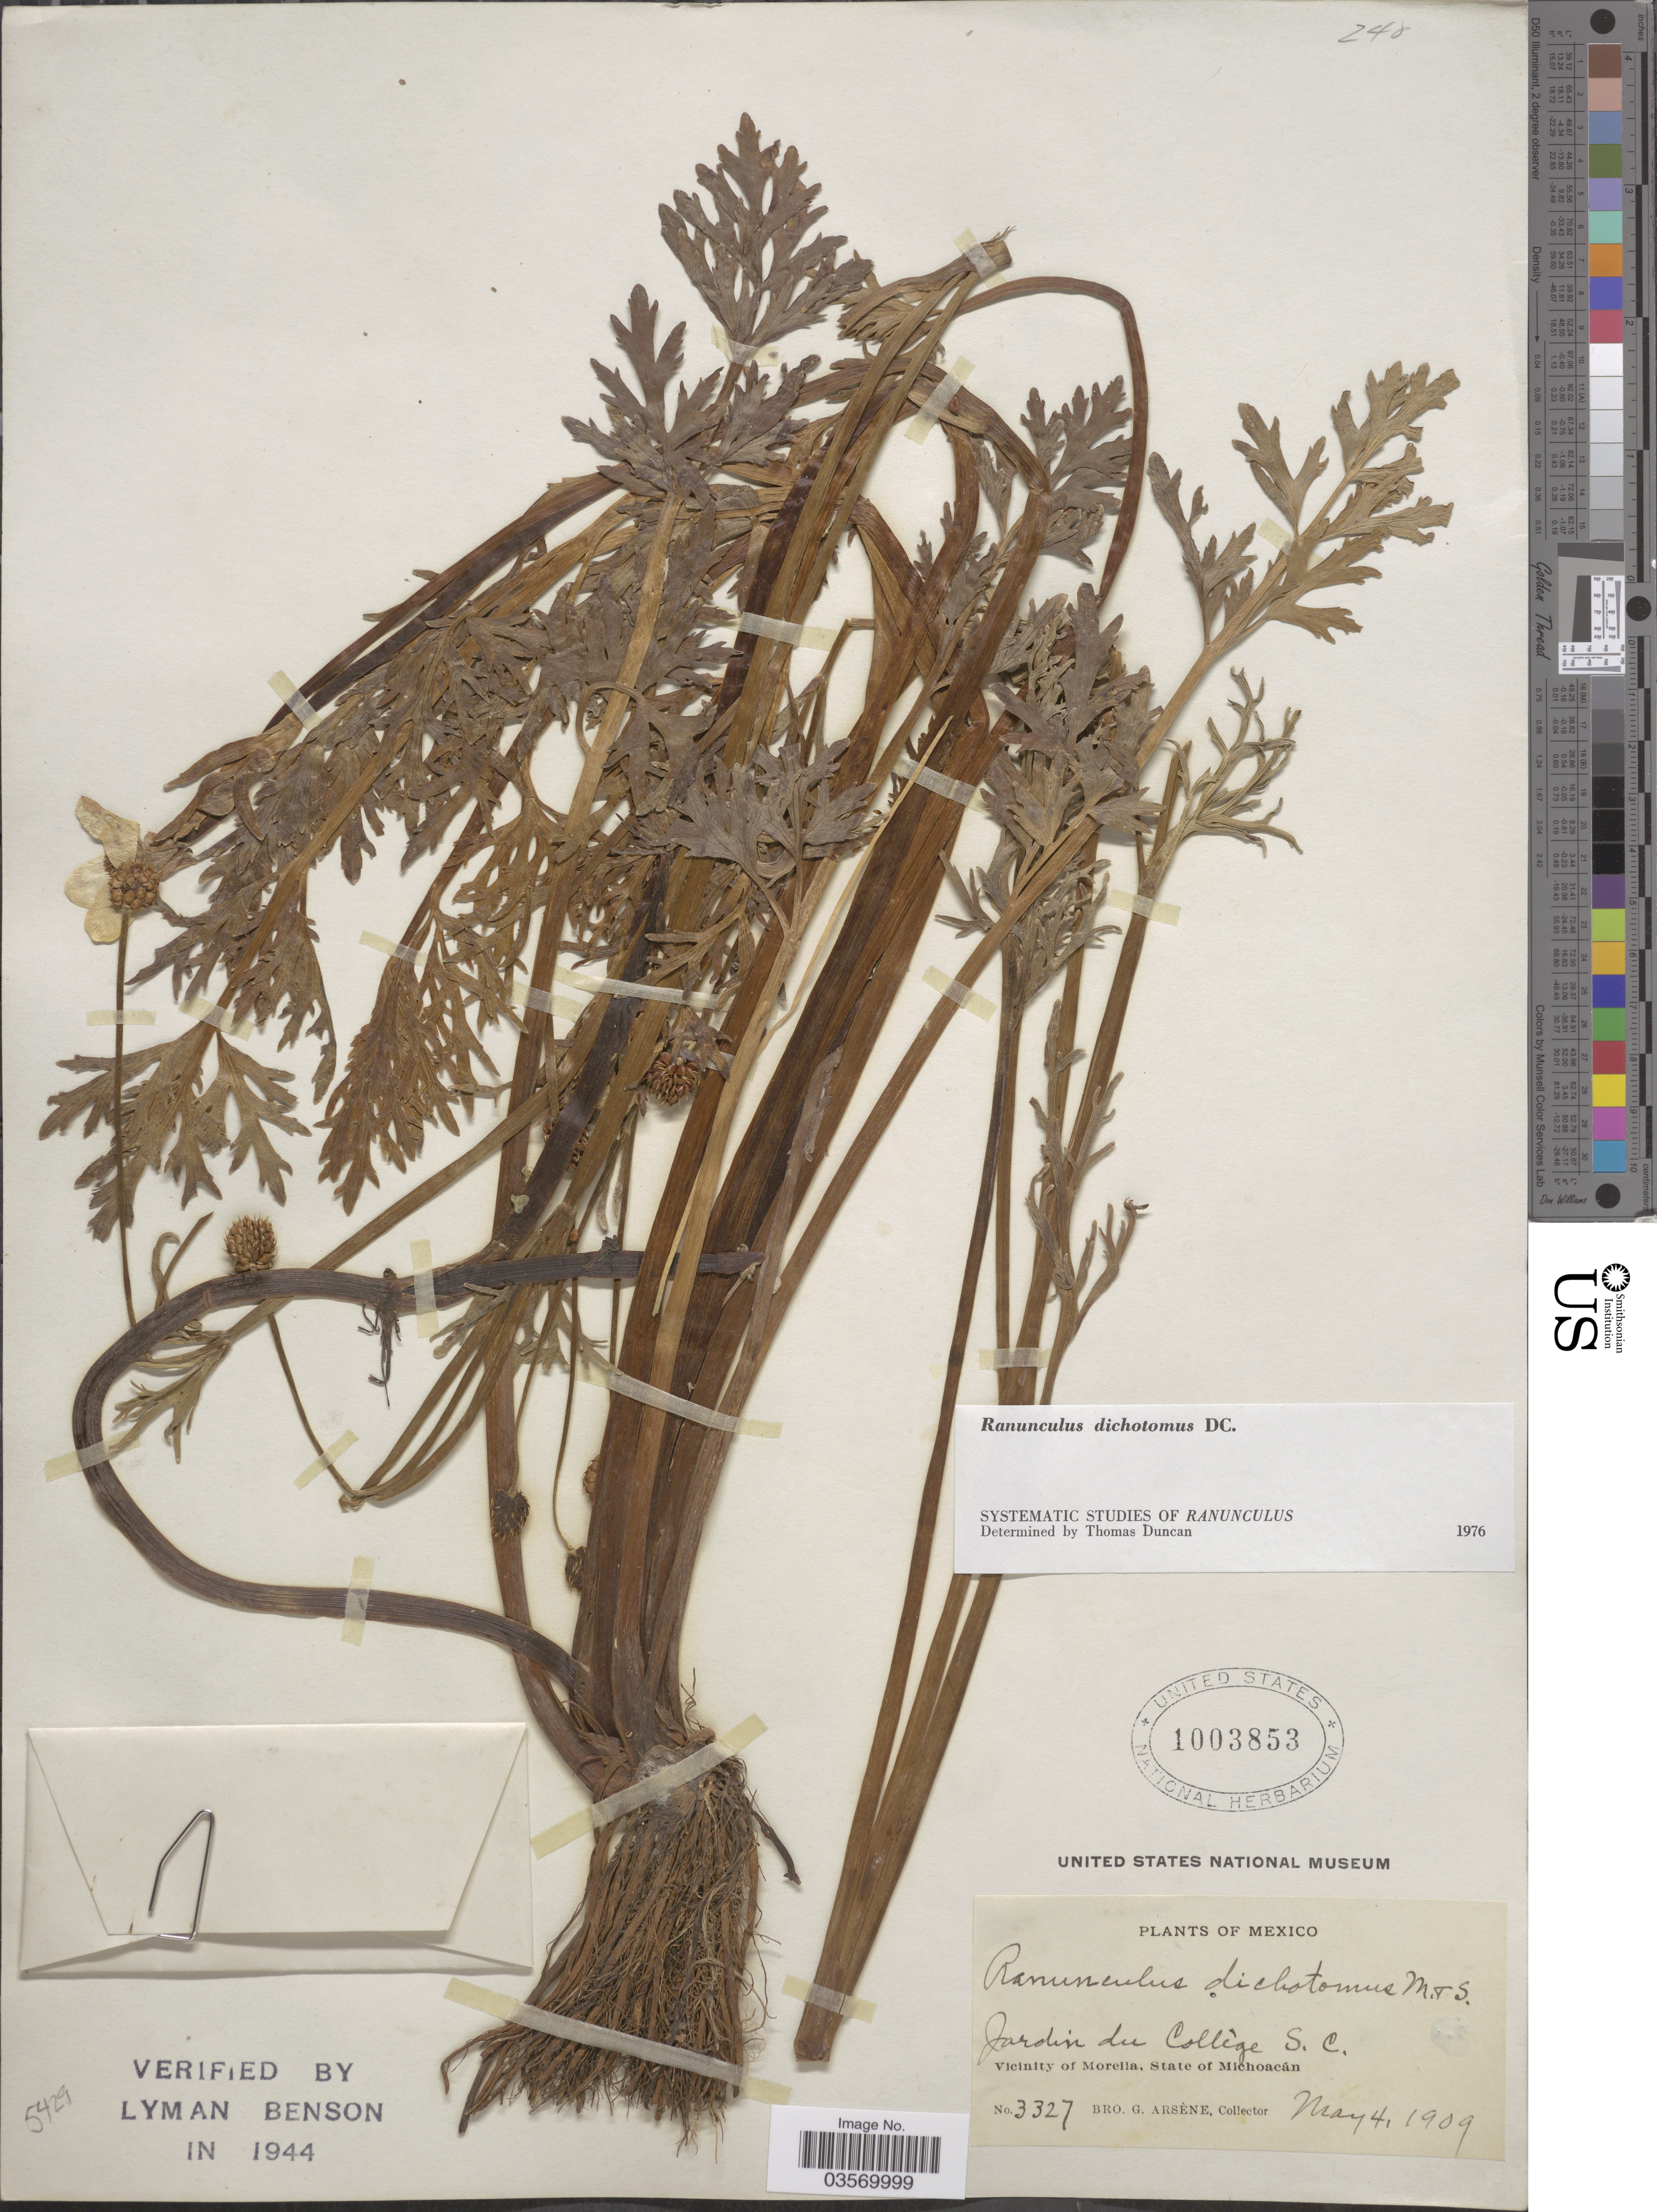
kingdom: Plantae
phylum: Tracheophyta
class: Magnoliopsida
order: Ranunculales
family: Ranunculaceae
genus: Ranunculus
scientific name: Ranunculus dichotomus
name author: Moc. & Sessé ex DC.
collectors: Bro. G. Arsène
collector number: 3327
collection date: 1909-05-04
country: Mexico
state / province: Michoacán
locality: Jardin du Collège S. C. Vicinity of Morelia.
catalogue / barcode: US 1003853